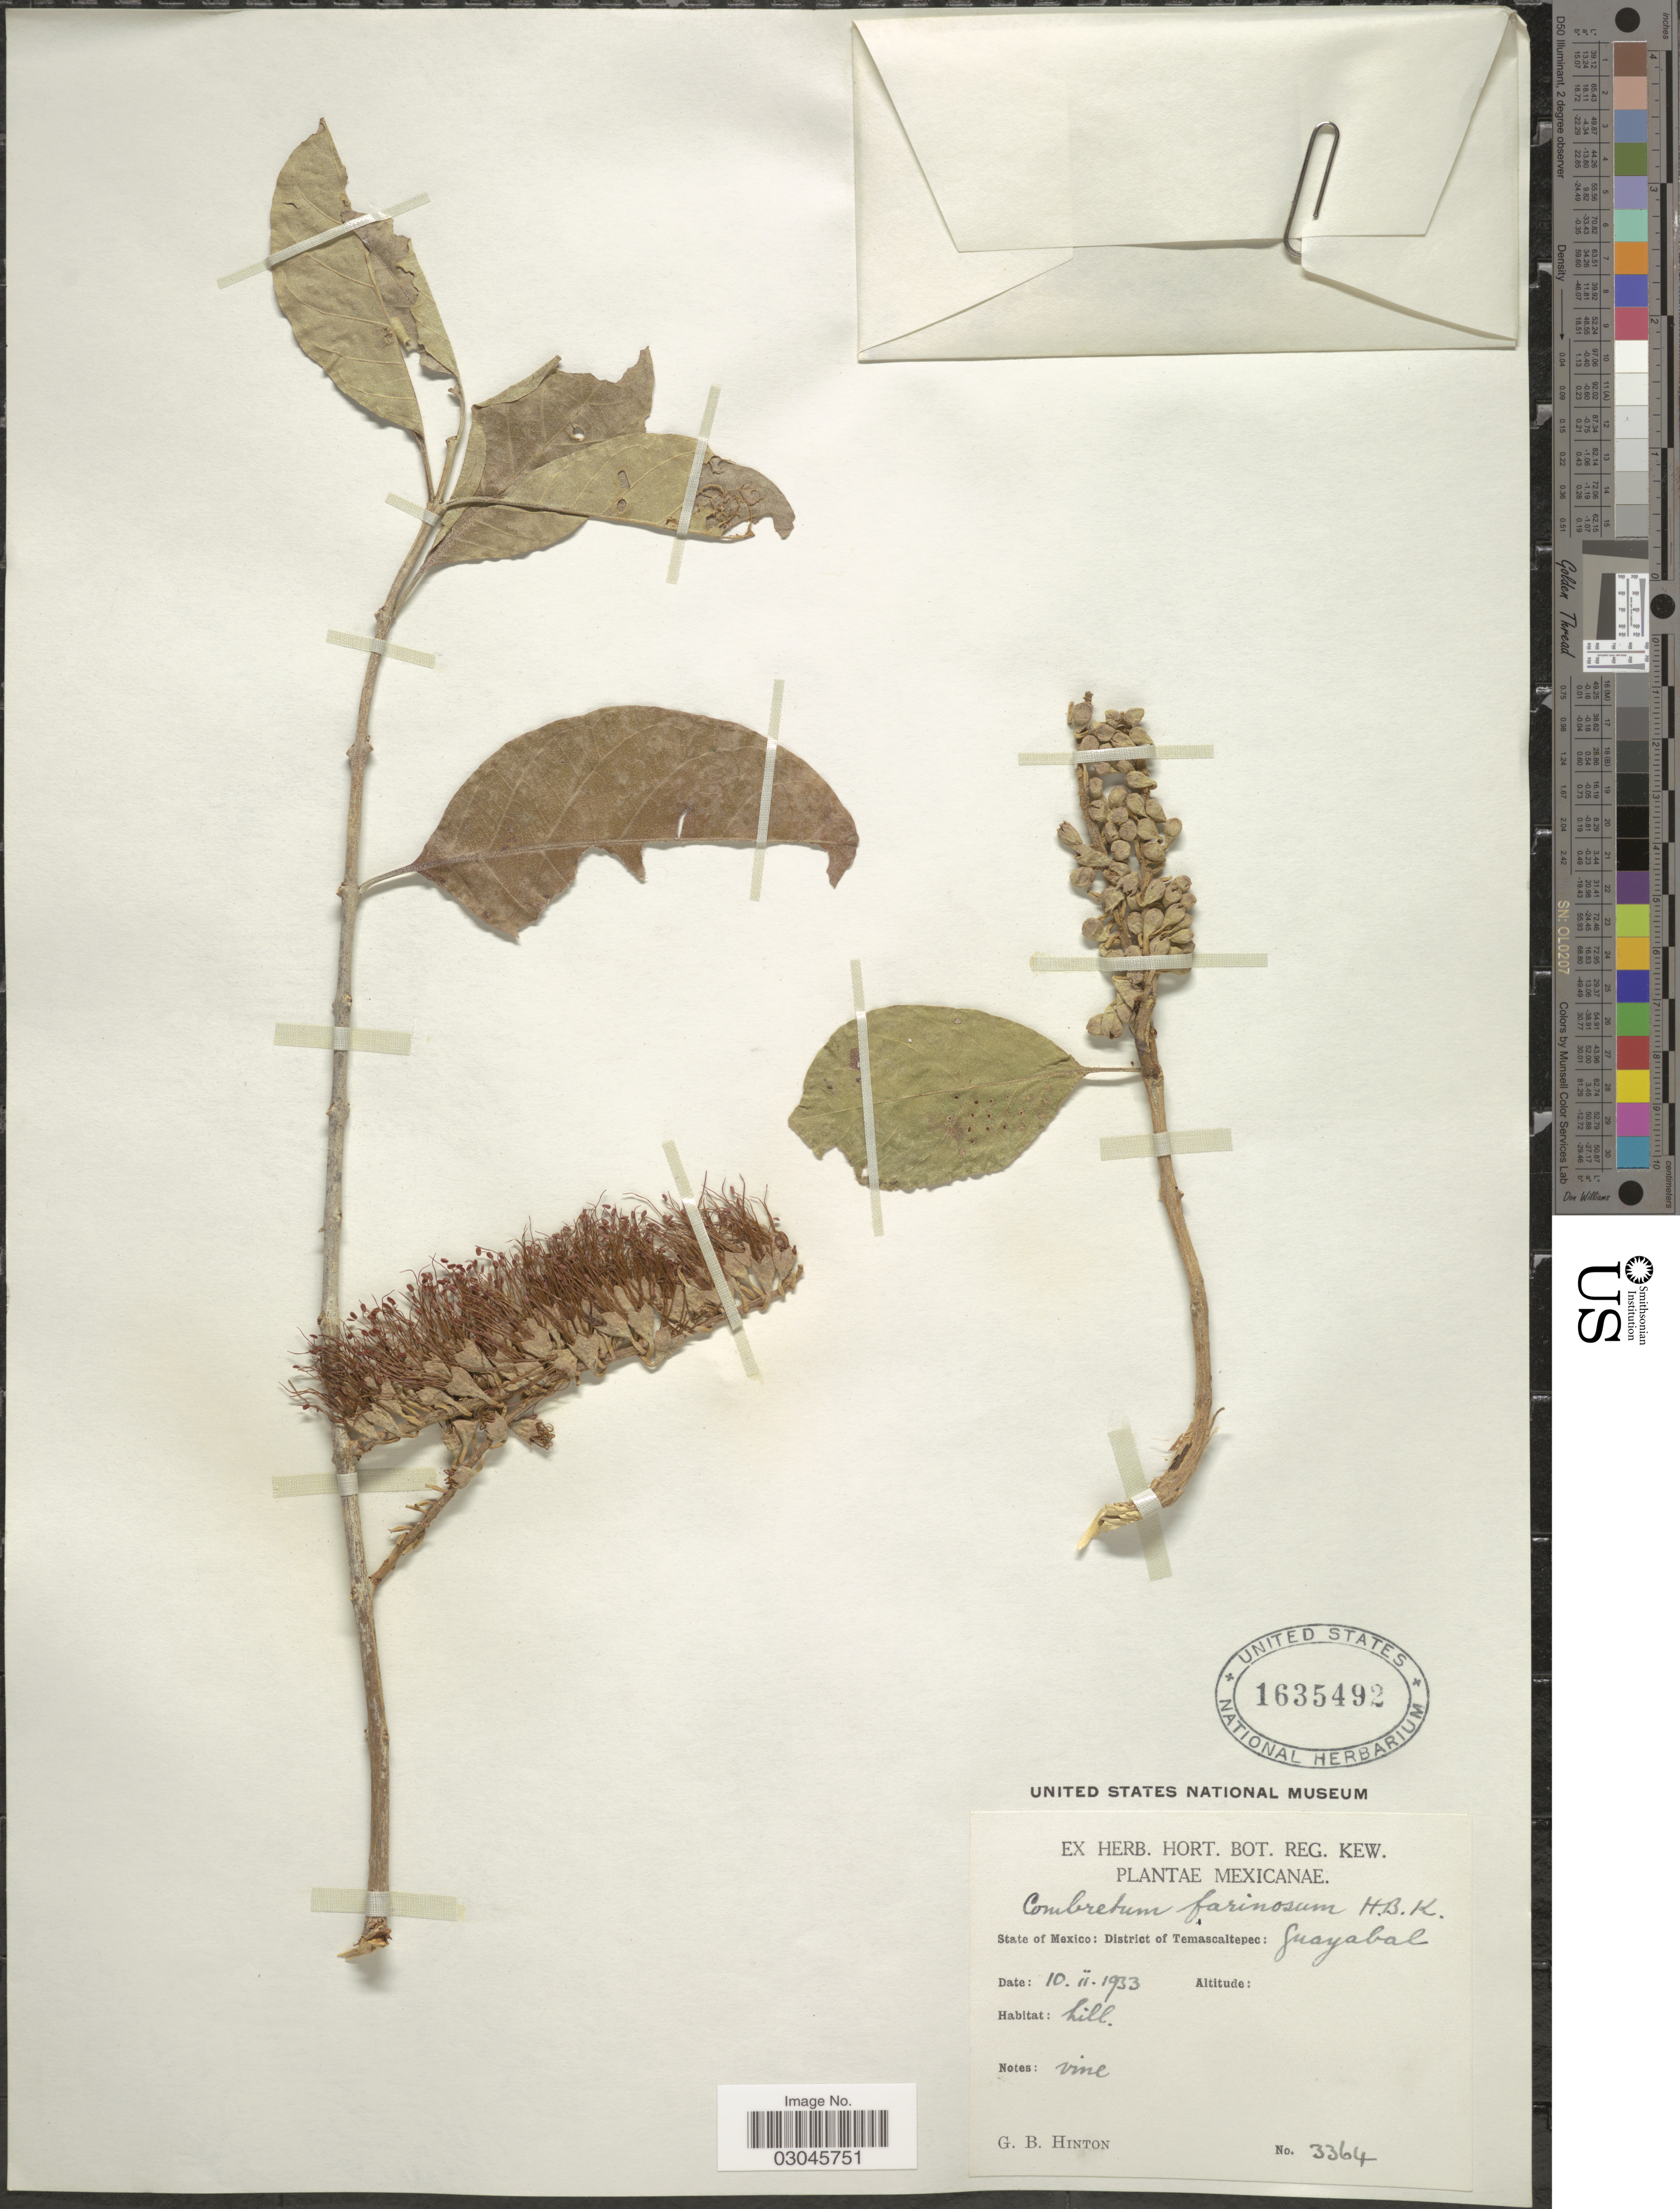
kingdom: Plantae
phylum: Tracheophyta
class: Magnoliopsida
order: Myrtales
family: Combretaceae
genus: Combretum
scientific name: Combretum fruticosum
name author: (Loefl.) Stuntz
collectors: G. B. Hinton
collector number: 3364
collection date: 1933-02-10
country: Mexico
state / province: México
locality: District of Temascaltepec: Guayabal.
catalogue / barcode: US 1635492